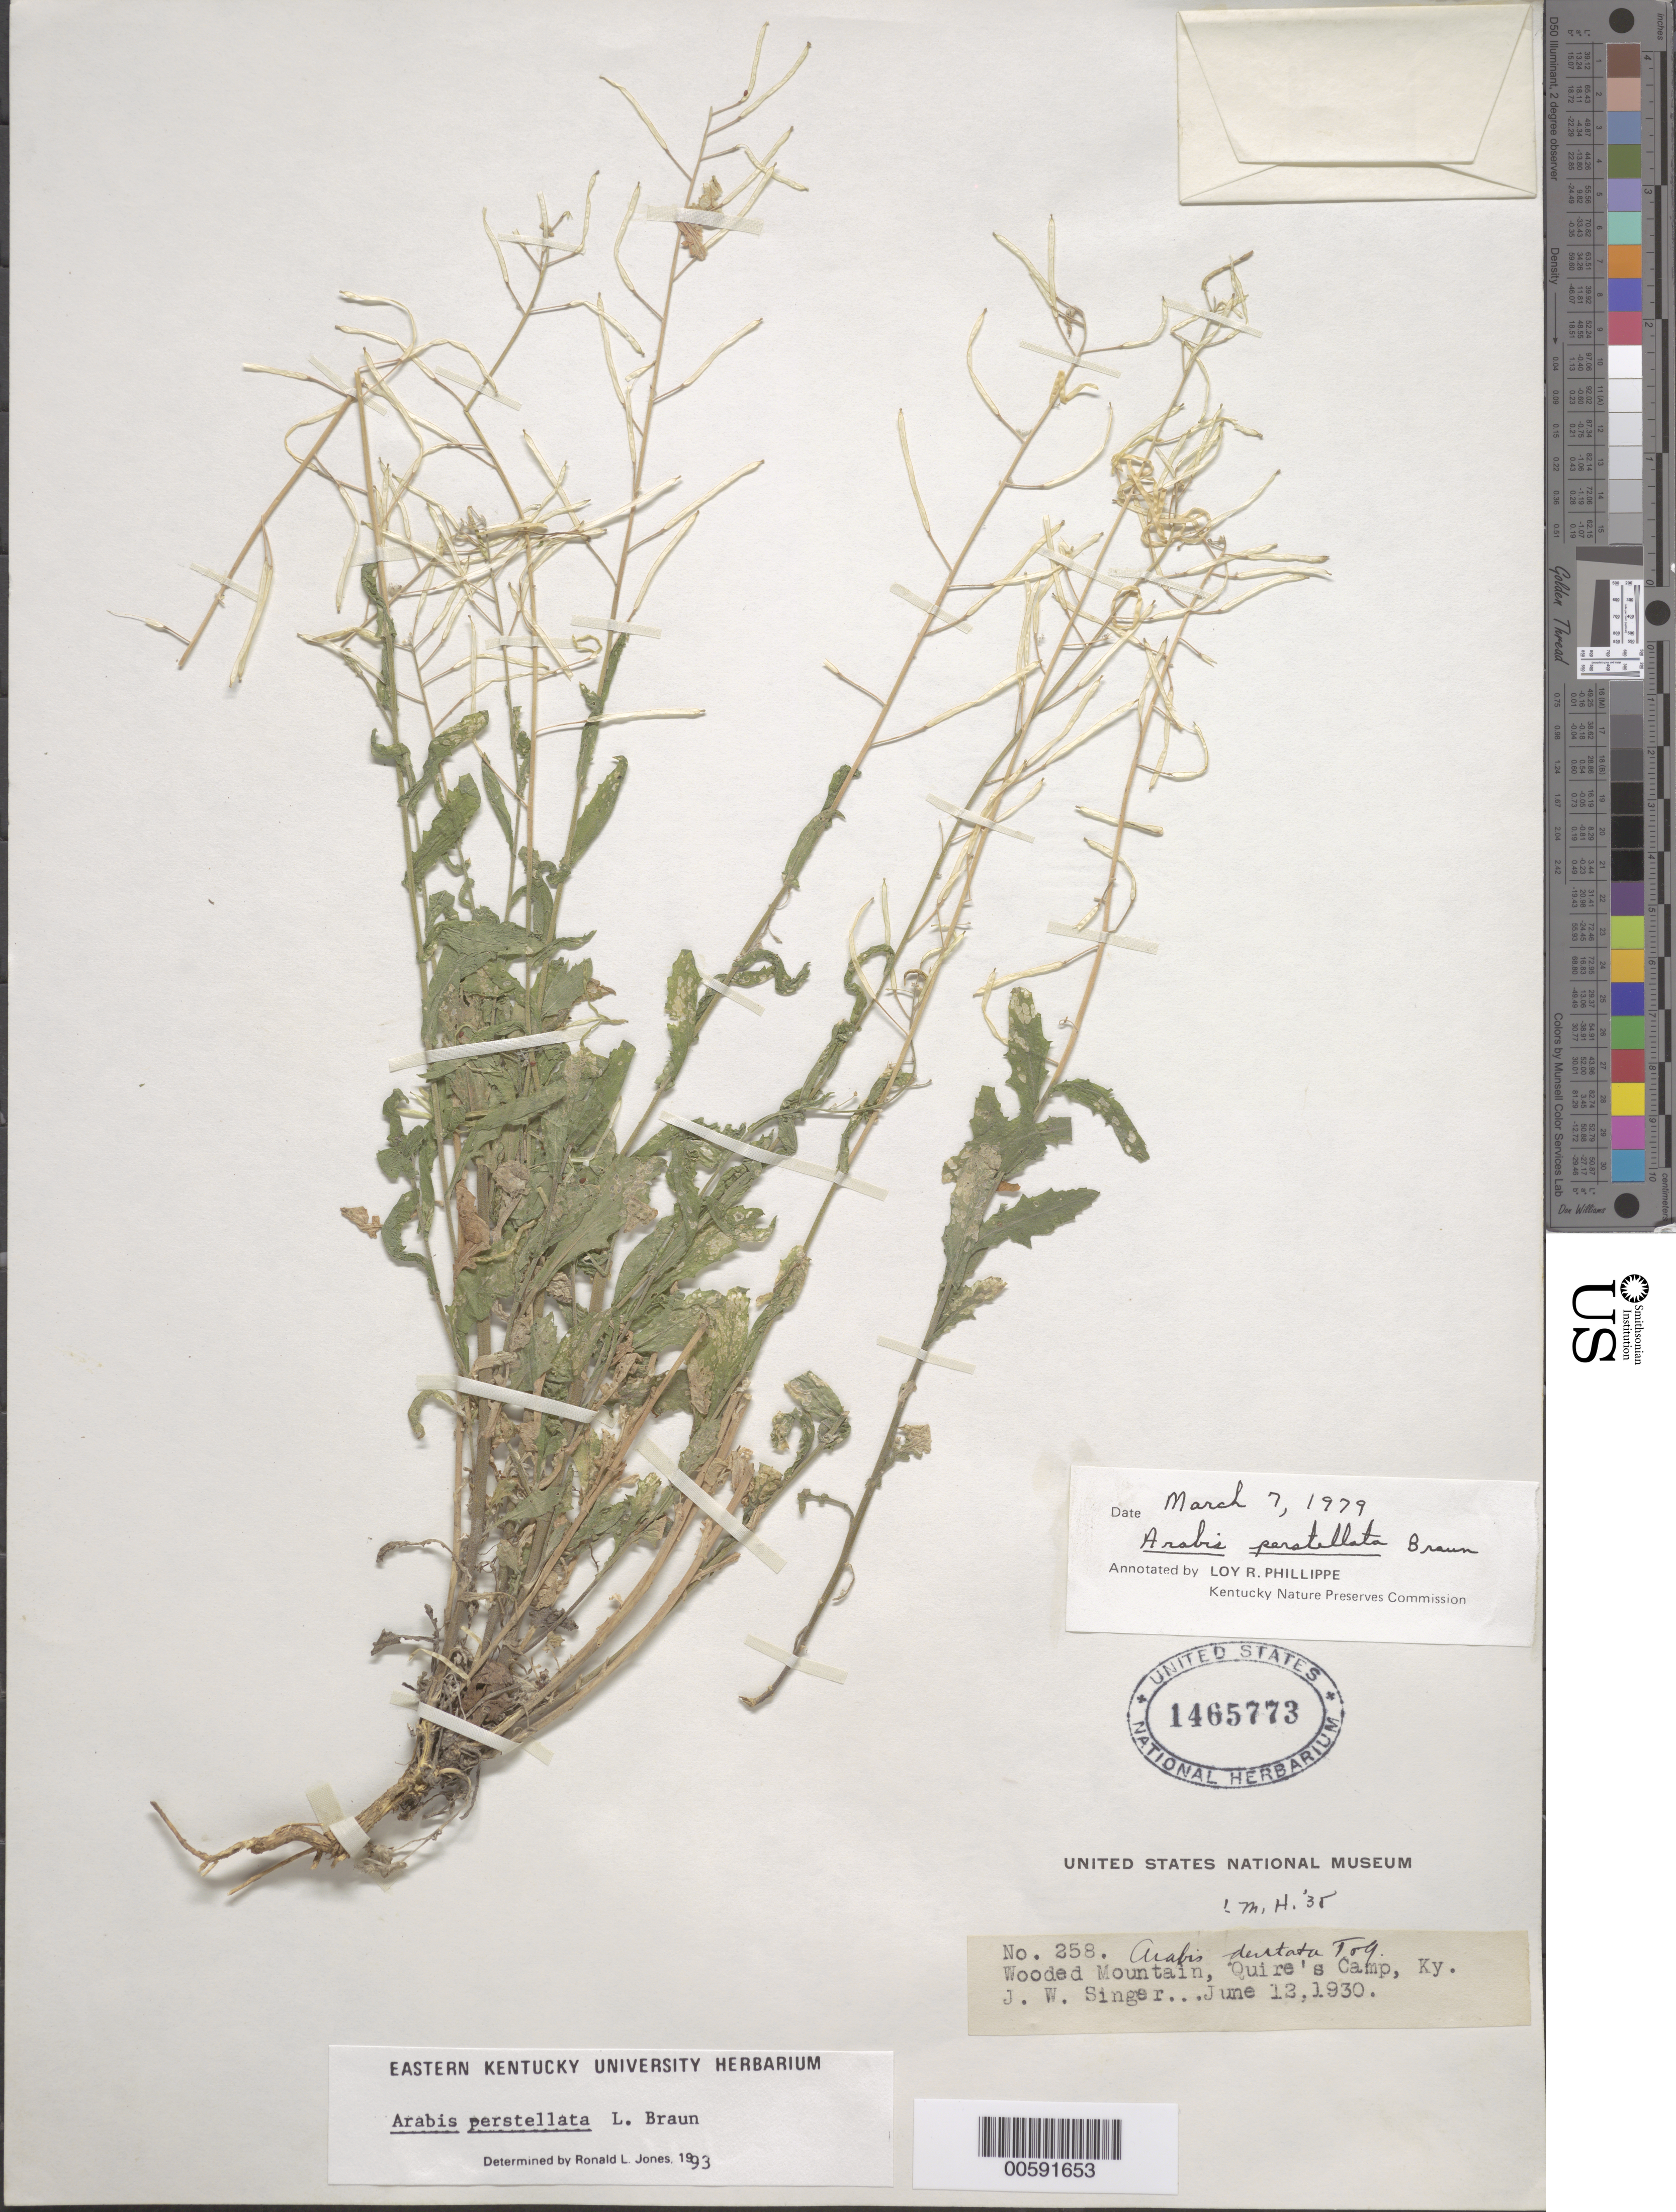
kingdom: Plantae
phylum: Tracheophyta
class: Magnoliopsida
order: Brassicales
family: Brassicaceae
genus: Arabis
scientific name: Arabis perstellata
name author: E.L. Braun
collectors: J. EW. Singer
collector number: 258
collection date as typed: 12 Jun 1930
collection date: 1930-06-12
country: United States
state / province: Kentucky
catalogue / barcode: US 1465773